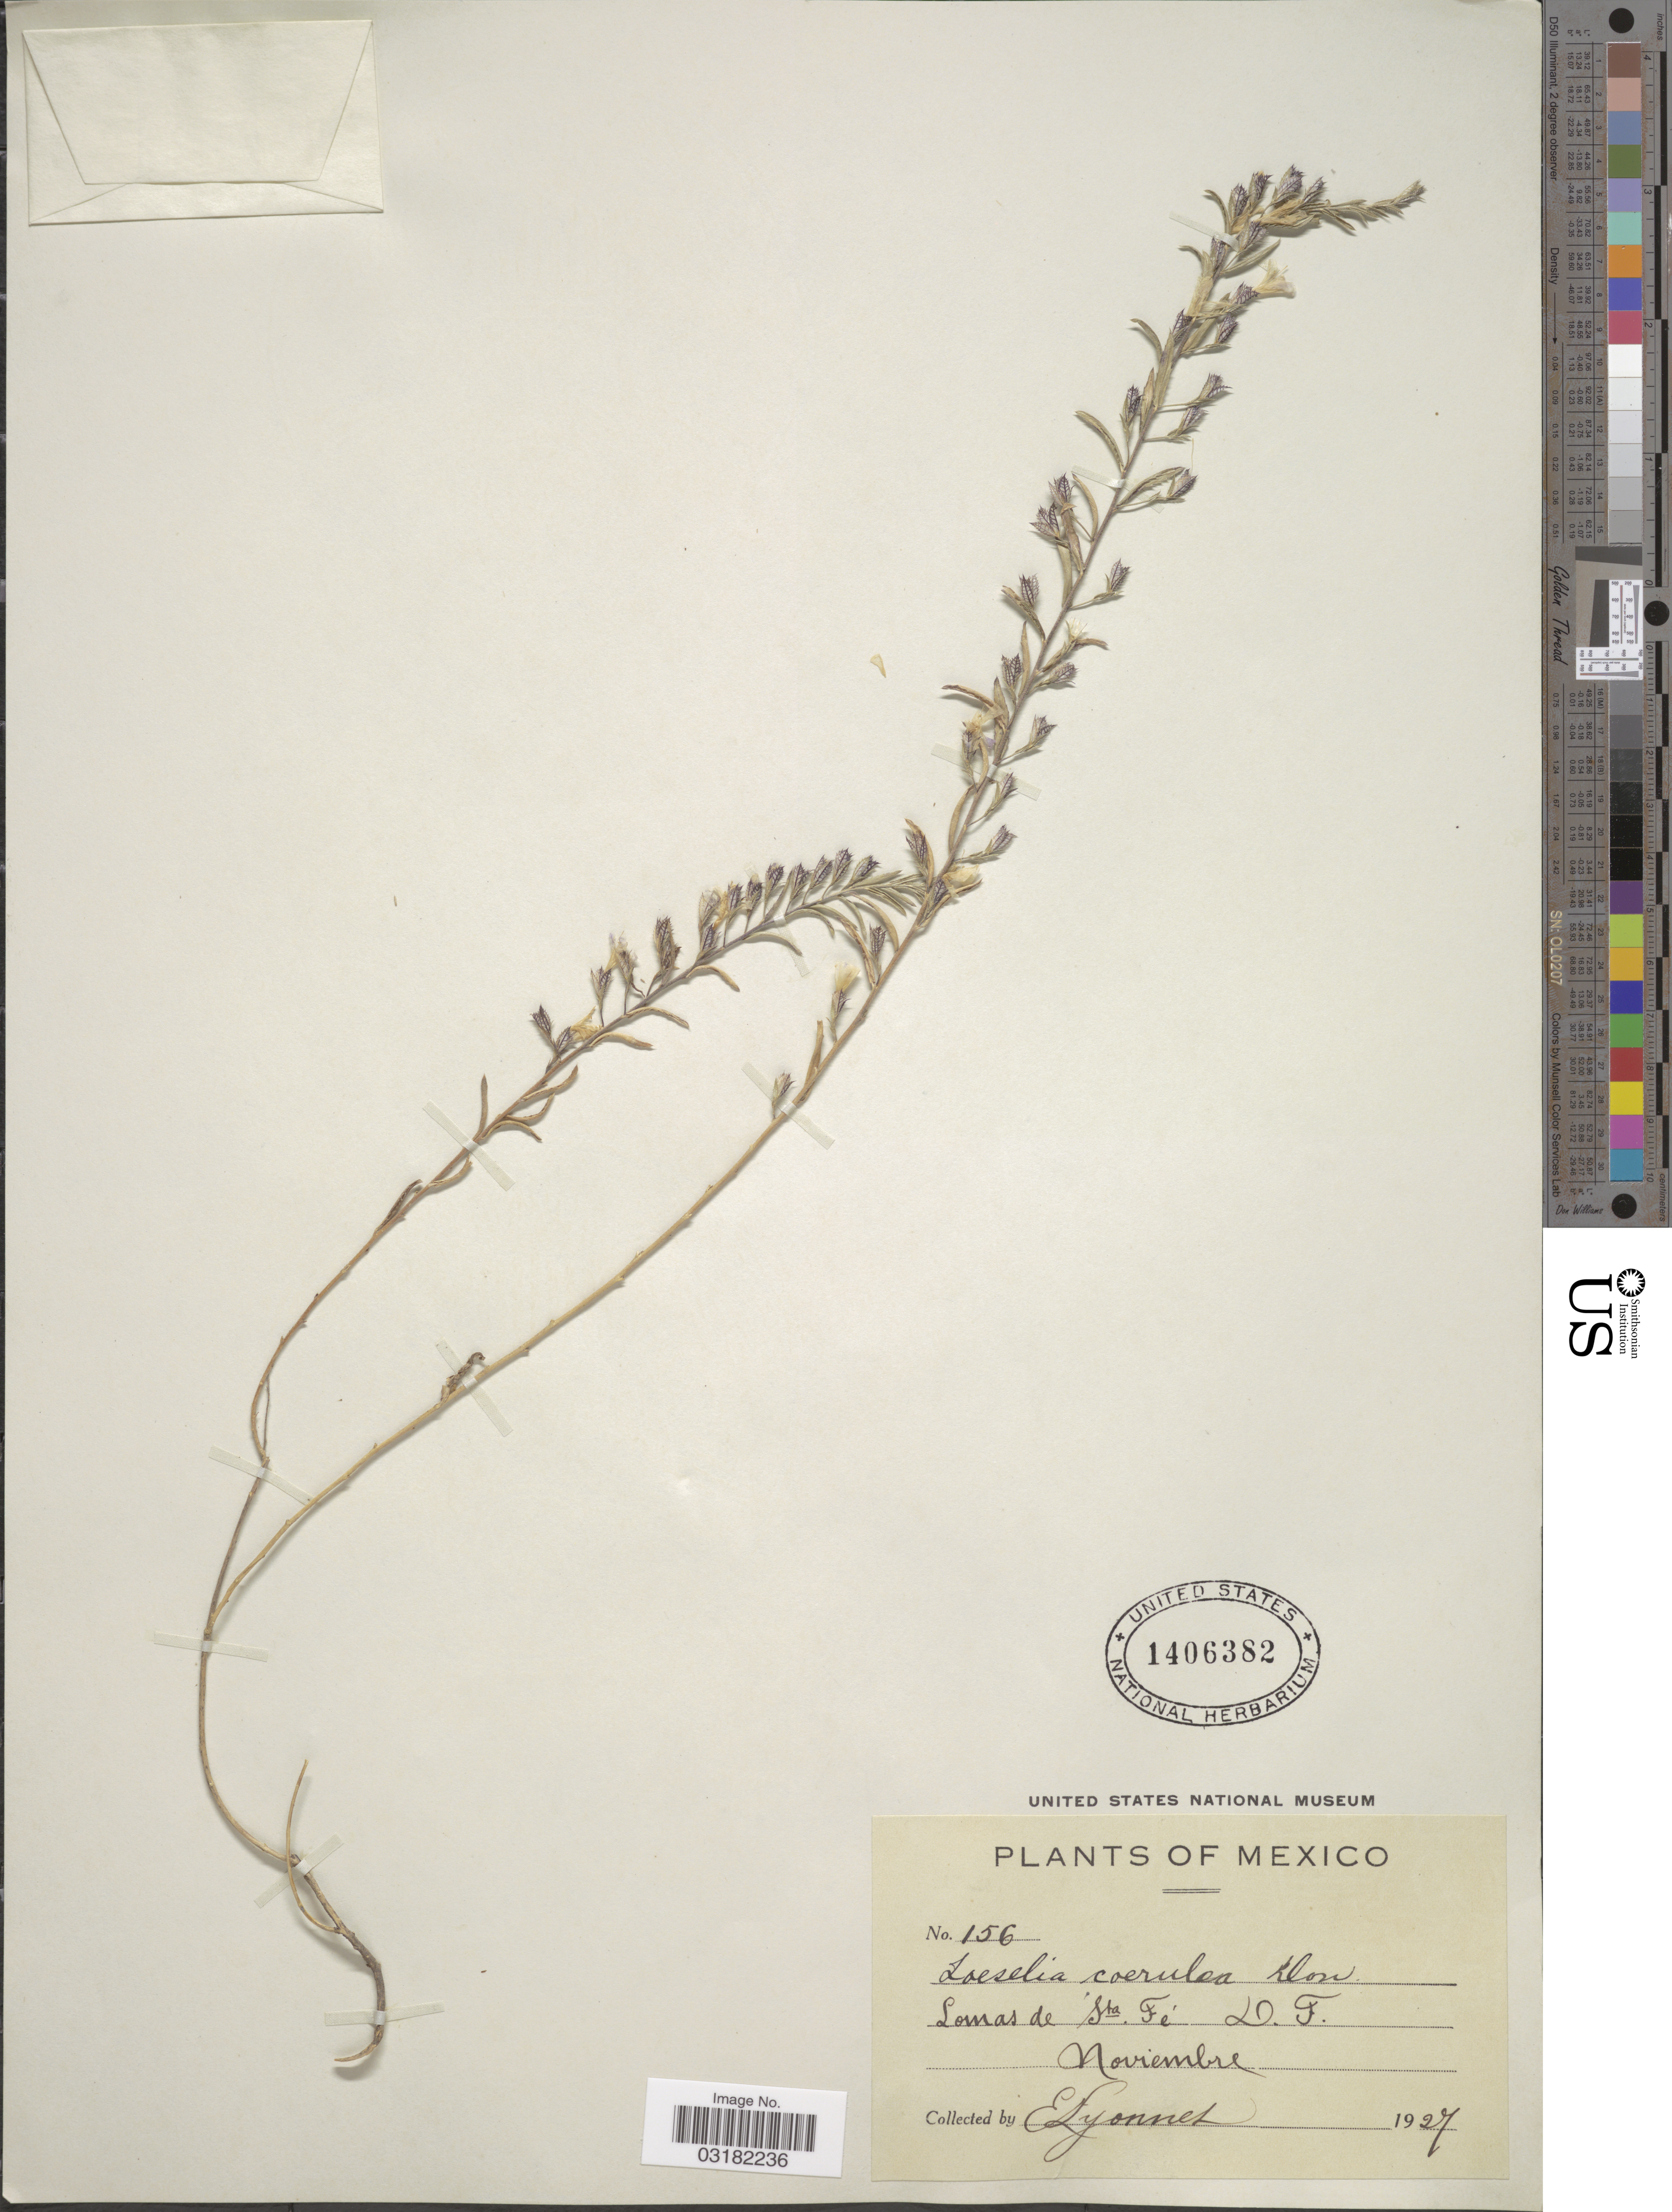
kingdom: Plantae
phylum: Tracheophyta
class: Magnoliopsida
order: Ericales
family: Polemoniaceae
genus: Loeselia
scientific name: Loeselia caerulea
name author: (Cav.) G. Don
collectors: E. Lyonnet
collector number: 156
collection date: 1927-11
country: Mexico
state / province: Distrito Federal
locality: Lomas de Sta. Fé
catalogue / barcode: US 1406382